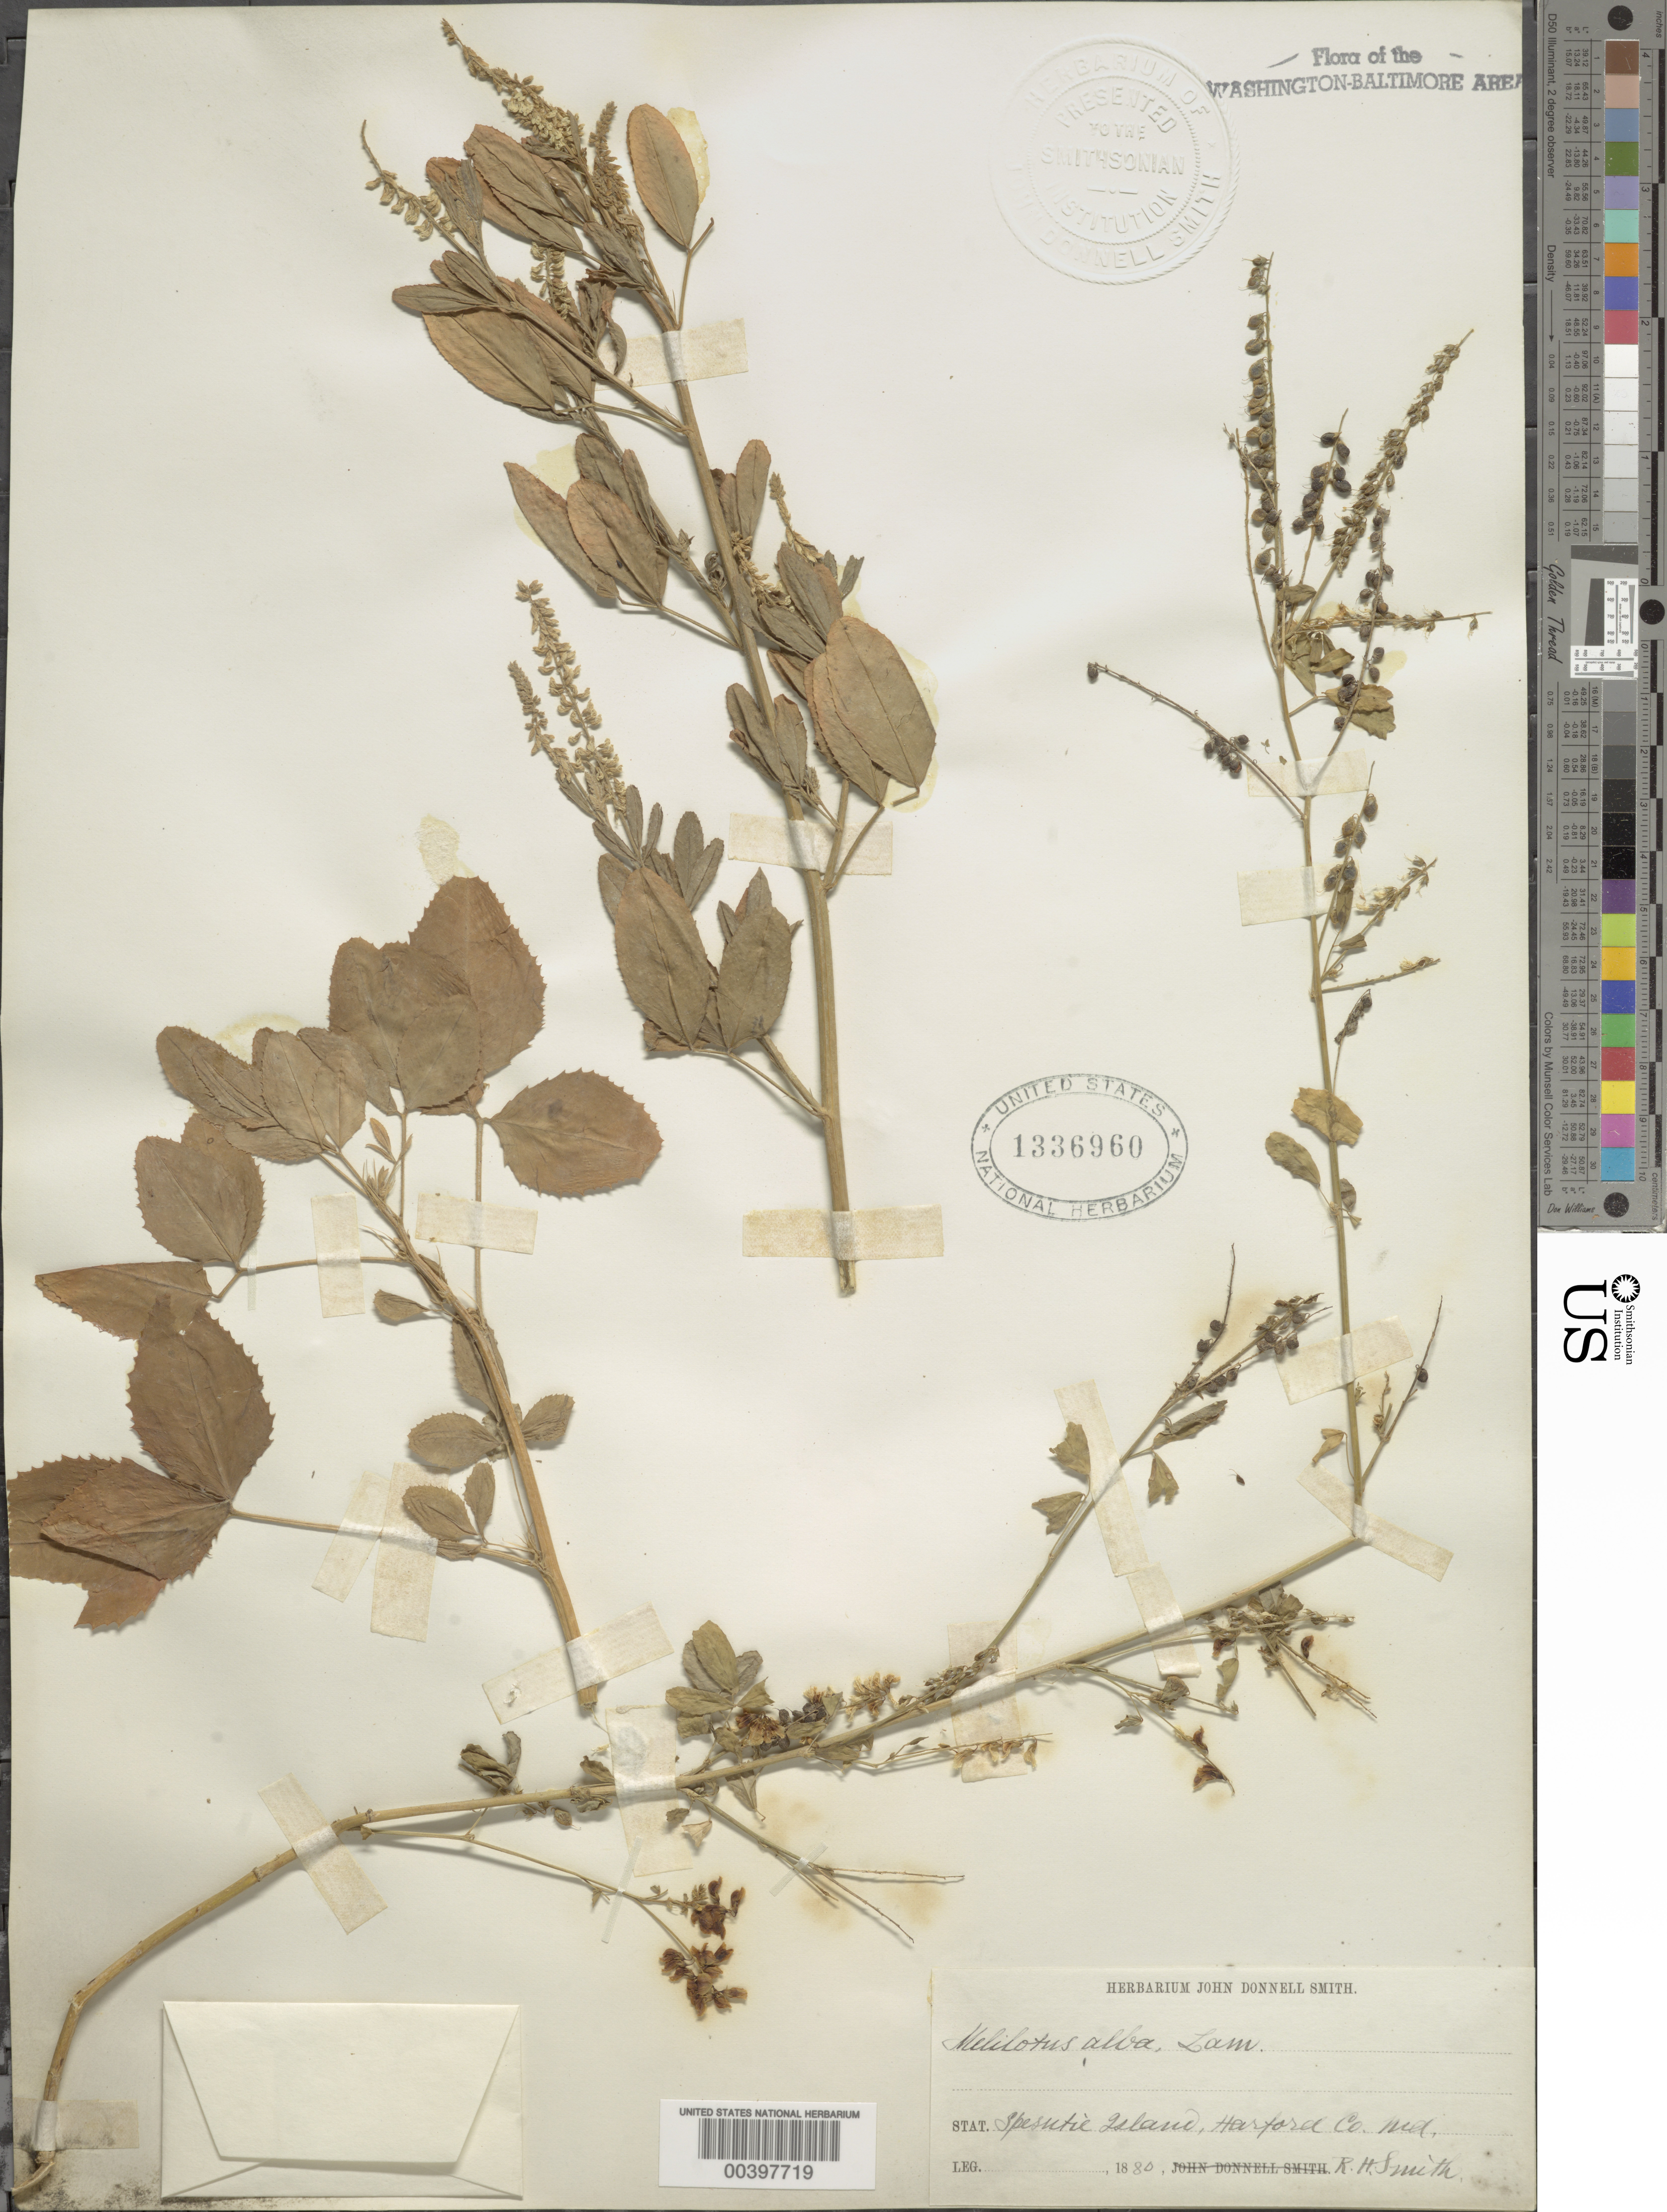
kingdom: Plantae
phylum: Tracheophyta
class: Magnoliopsida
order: Fabales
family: Fabaceae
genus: Melilotus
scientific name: Melilotus albus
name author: Medik.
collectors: R. H. Smith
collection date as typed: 1880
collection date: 1880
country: United States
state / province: Maryland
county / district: Harford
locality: Spesutie Island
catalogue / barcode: US 1336960